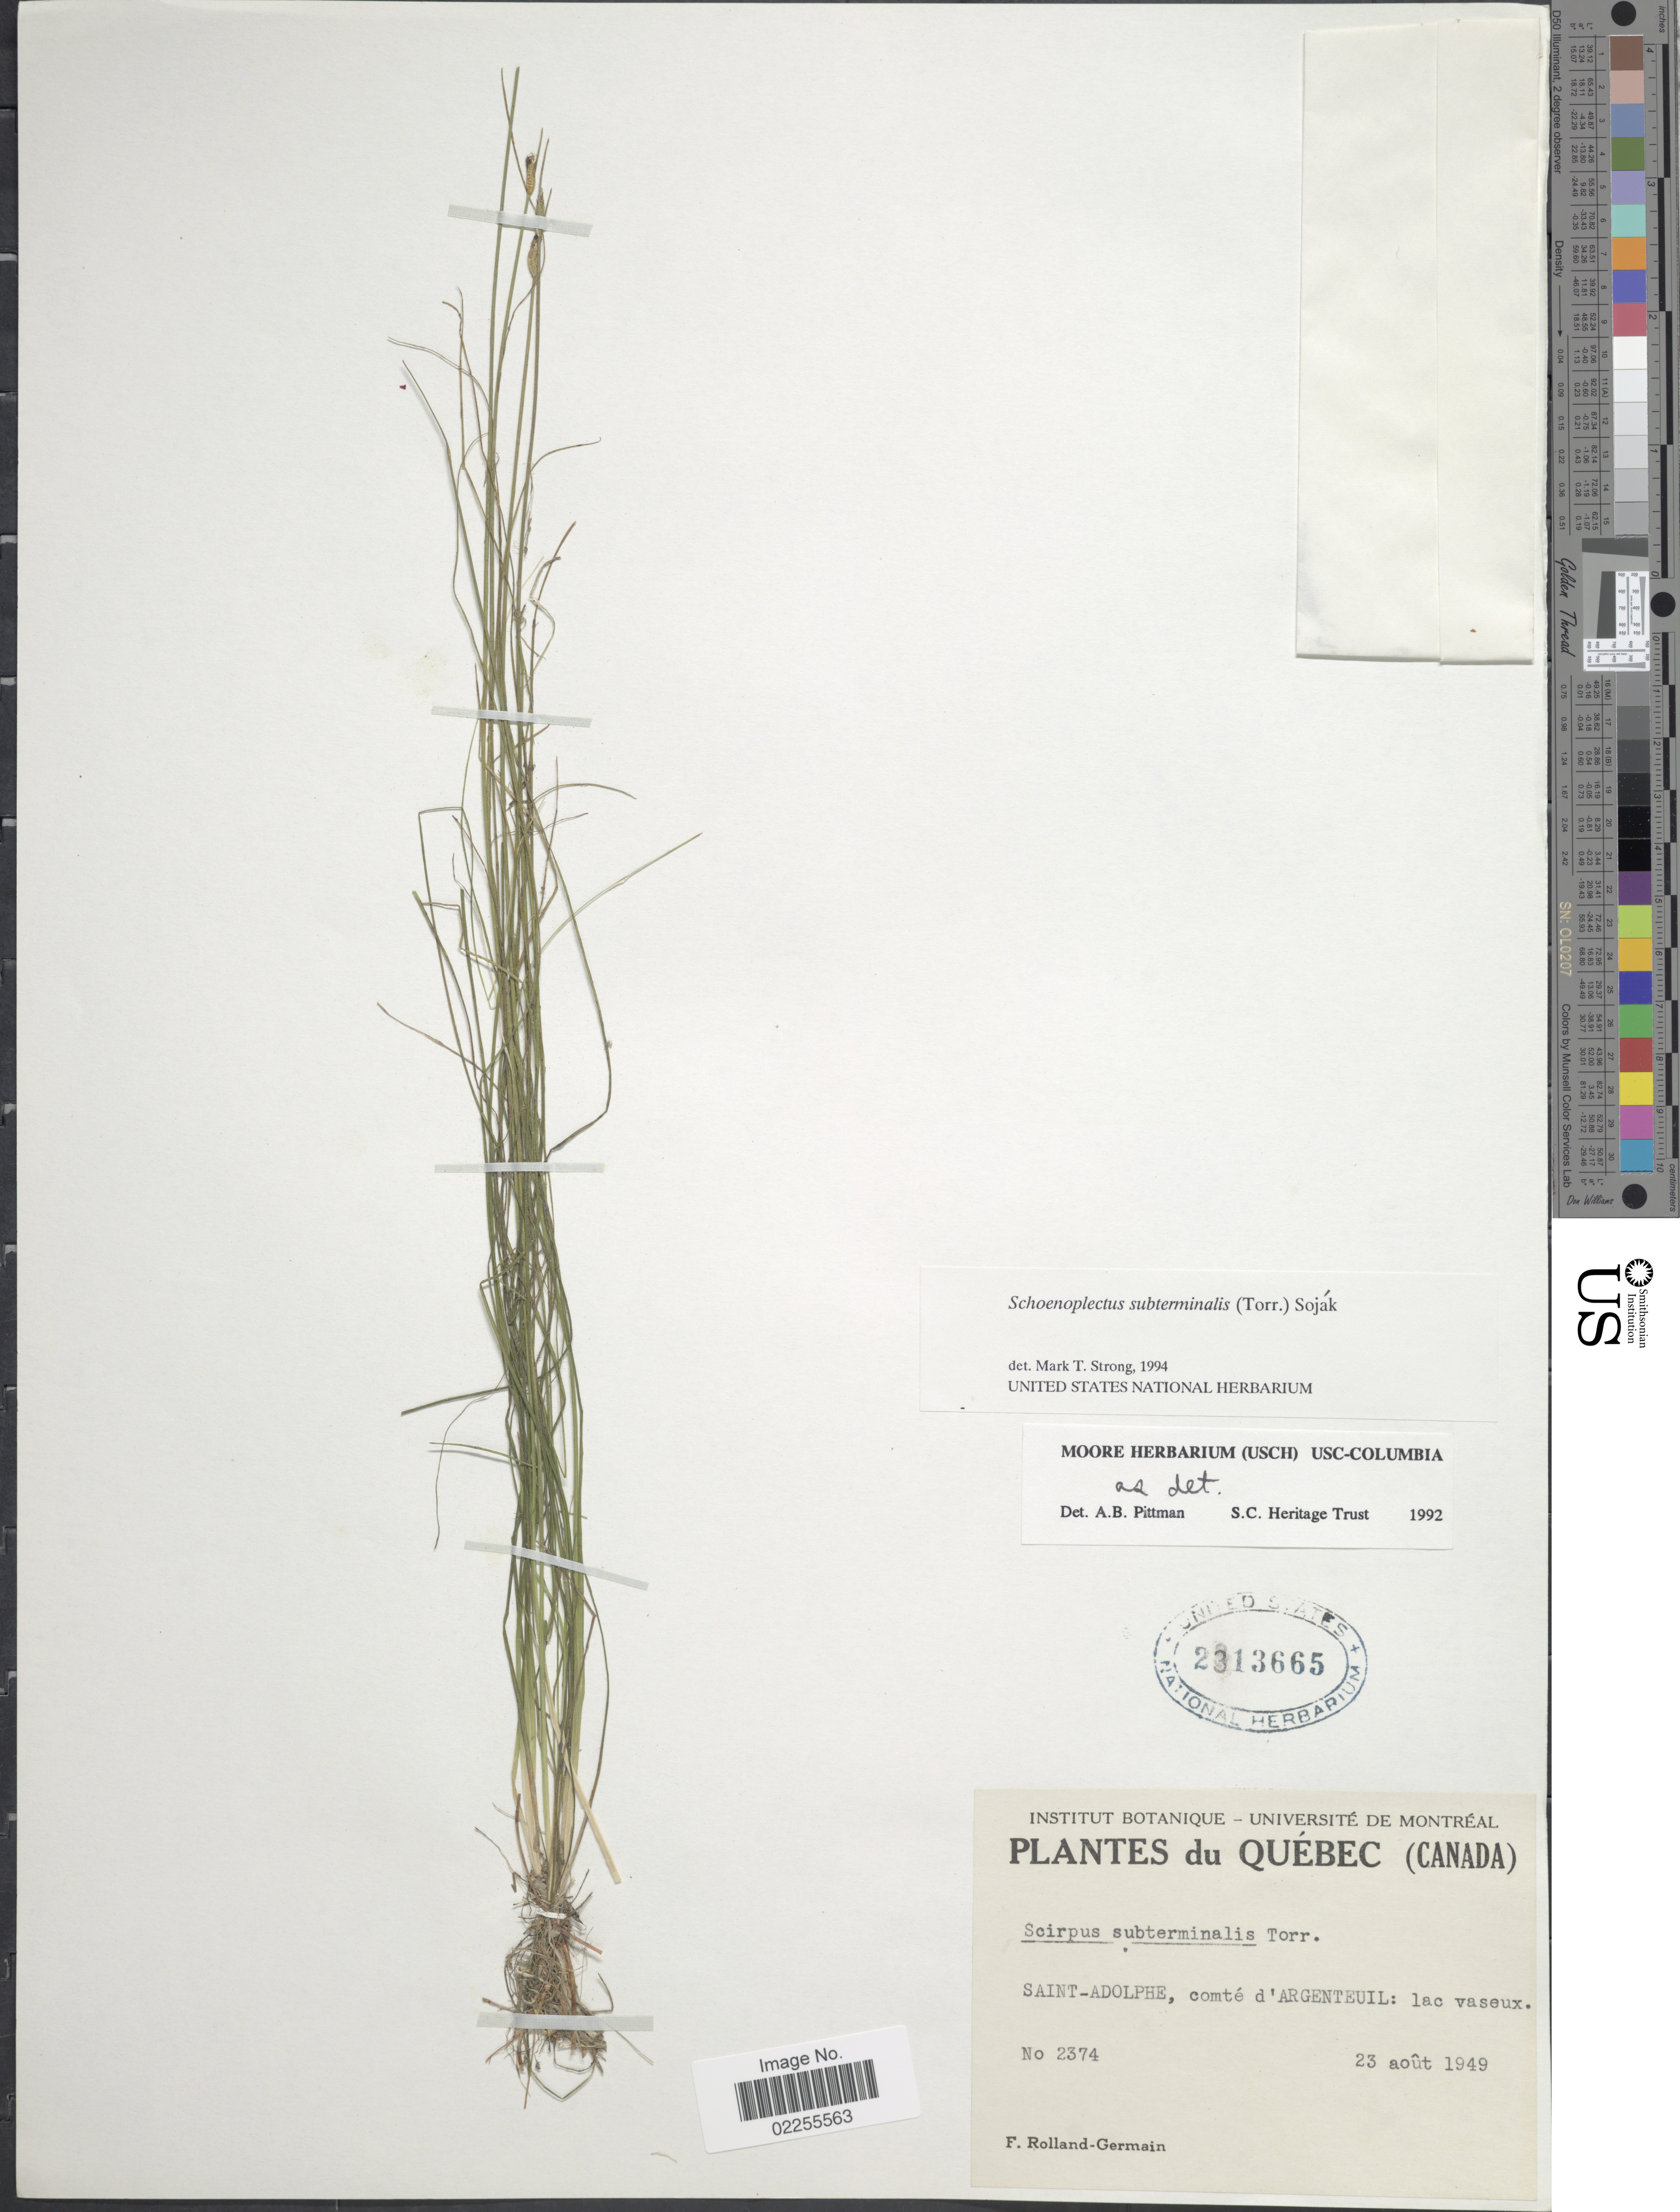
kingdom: Plantae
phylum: Tracheophyta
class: Liliopsida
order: Poales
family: Cyperaceae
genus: Schoenoplectus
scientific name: Schoenoplectus subterminalis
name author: (Torr.) Soják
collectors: Rolland-Germain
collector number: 2374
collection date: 1949-08-23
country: Canada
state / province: Quebec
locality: Saint-Adolphe, comte d'Argenteuil: lac vaseux.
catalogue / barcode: US 2313665